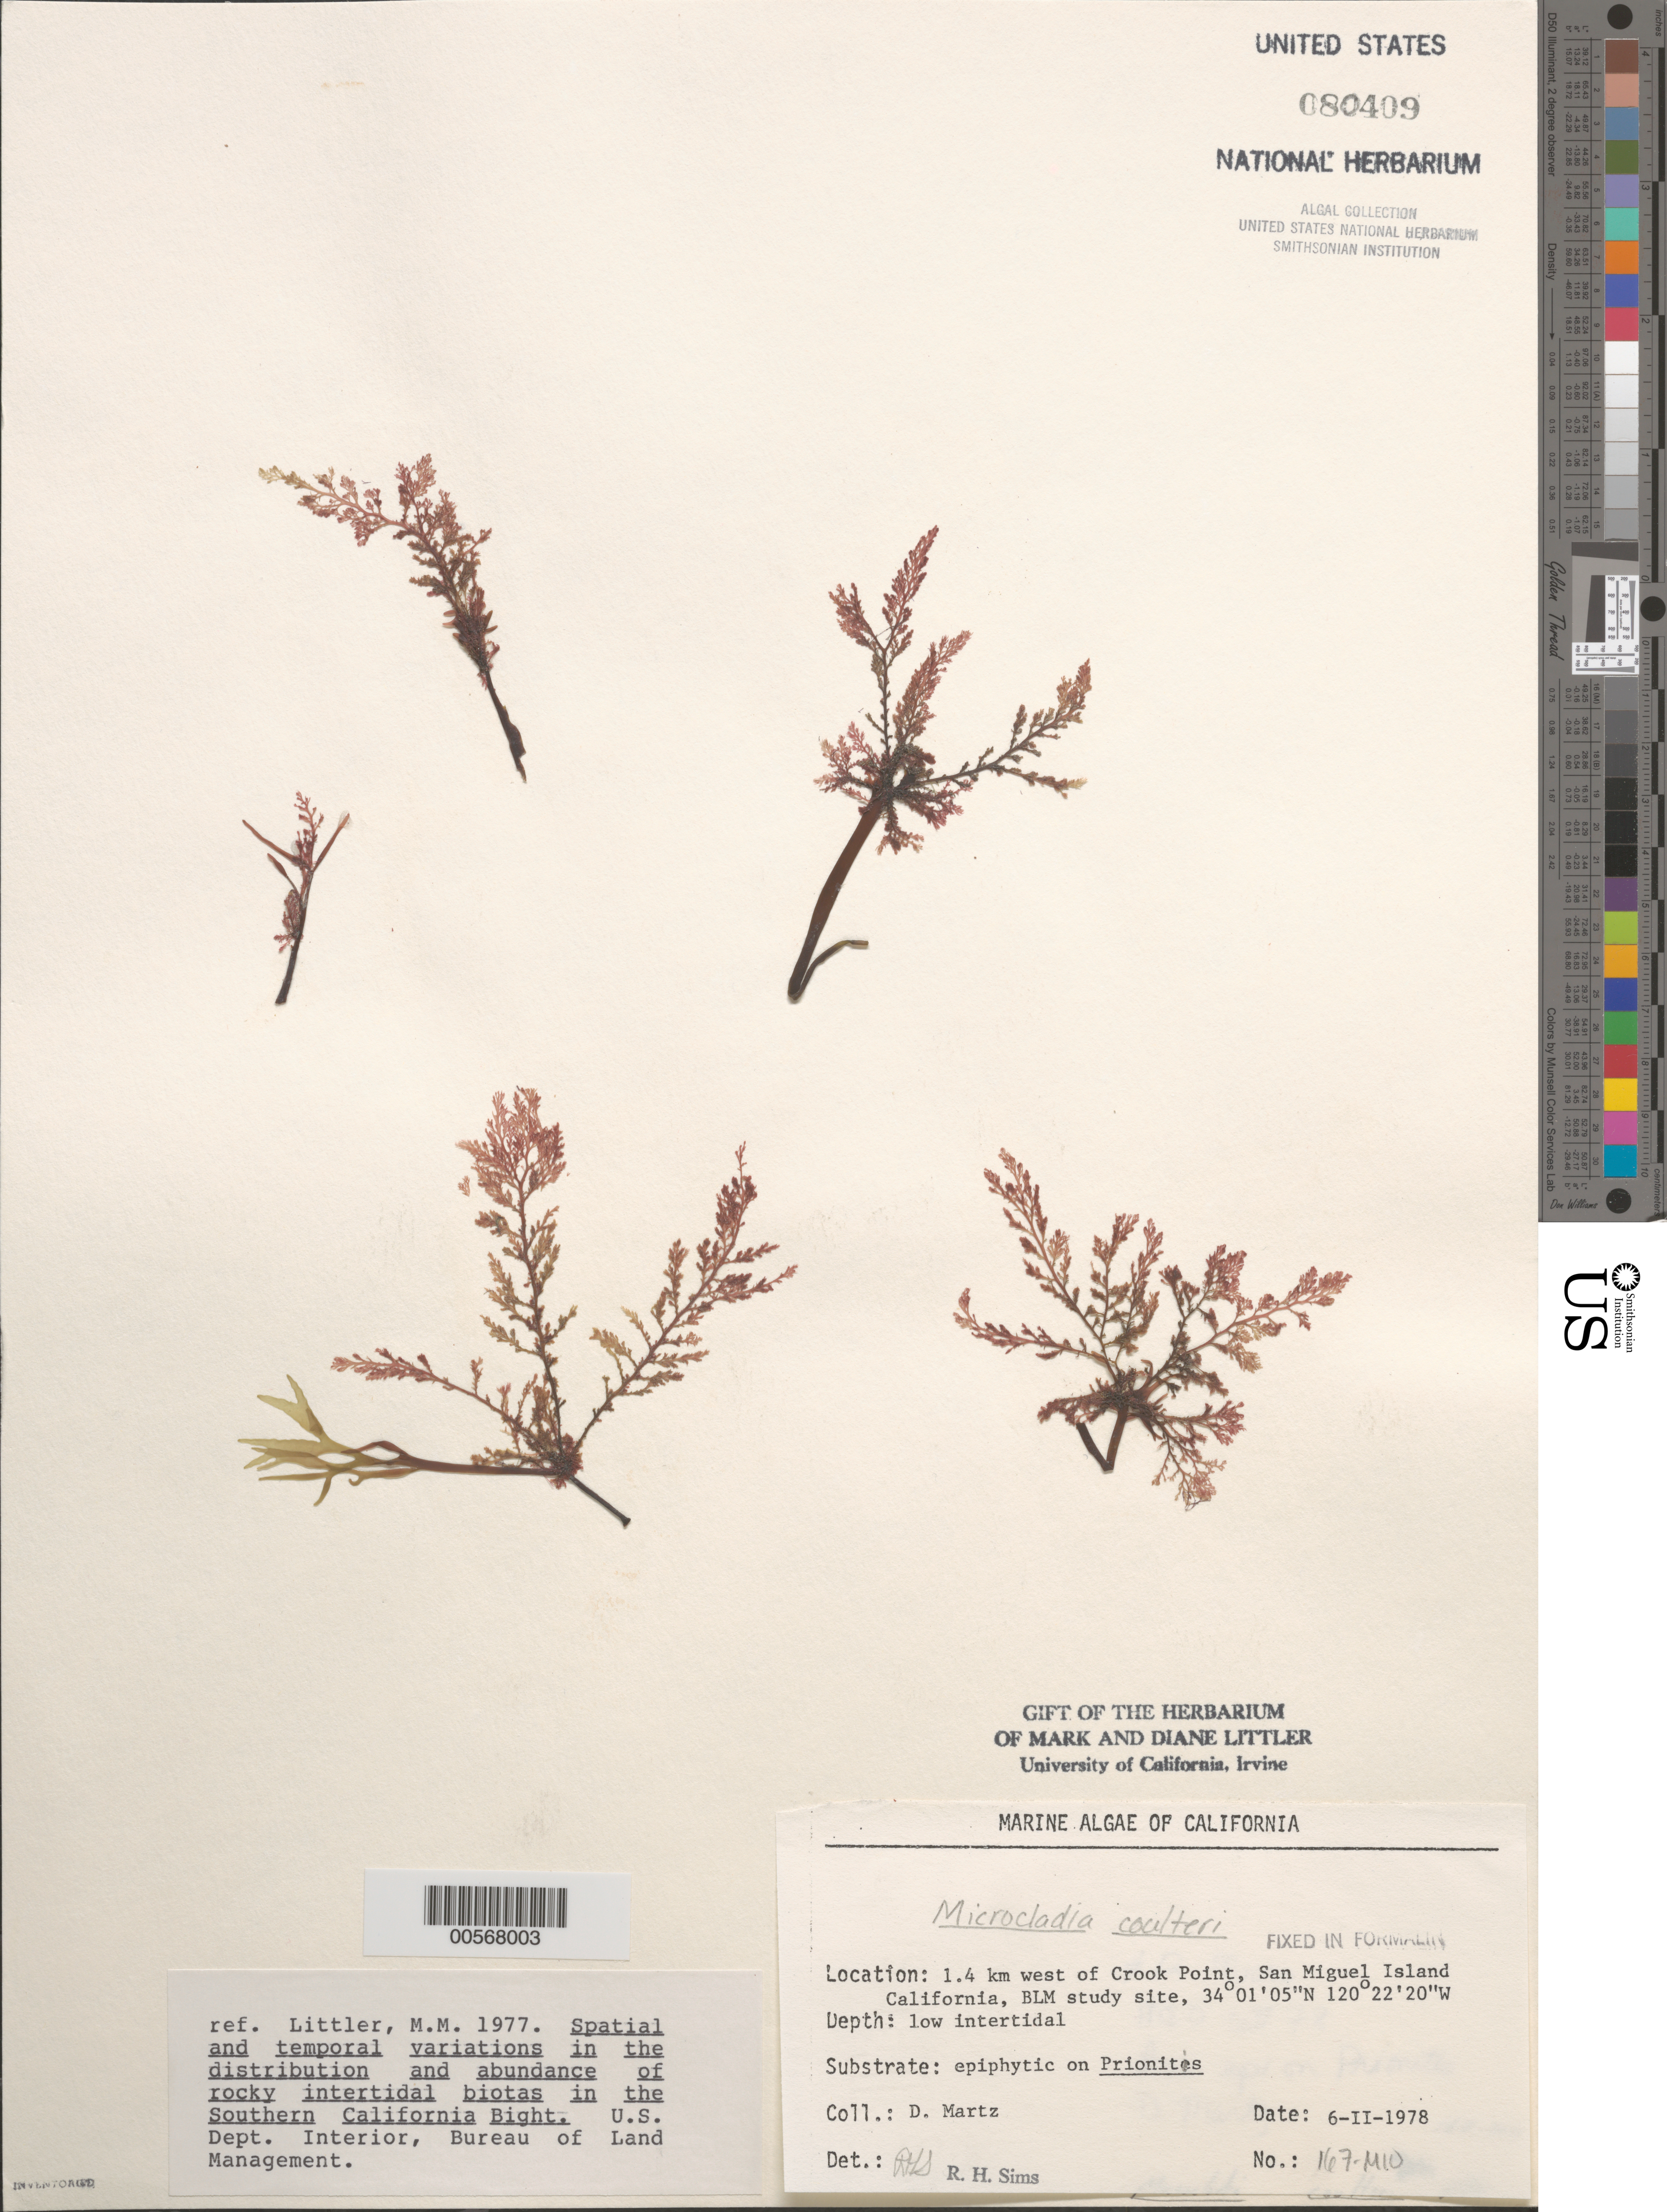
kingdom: Plantae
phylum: Rhodophyta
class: Florideophyceae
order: Ceramiales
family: Ceramiaceae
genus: Microcladia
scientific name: Microcladia coulteri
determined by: Sims, Robert H.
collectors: D. Martz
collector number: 167-mio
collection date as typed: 06 Feb 1978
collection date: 1978-02-06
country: United States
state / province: California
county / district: Santa Barbara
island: San Miguel Island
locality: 1.4 km north of Crook Point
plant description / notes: BLM-SOCALBIGHT Rocky Intertidal Survey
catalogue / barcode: US 80409